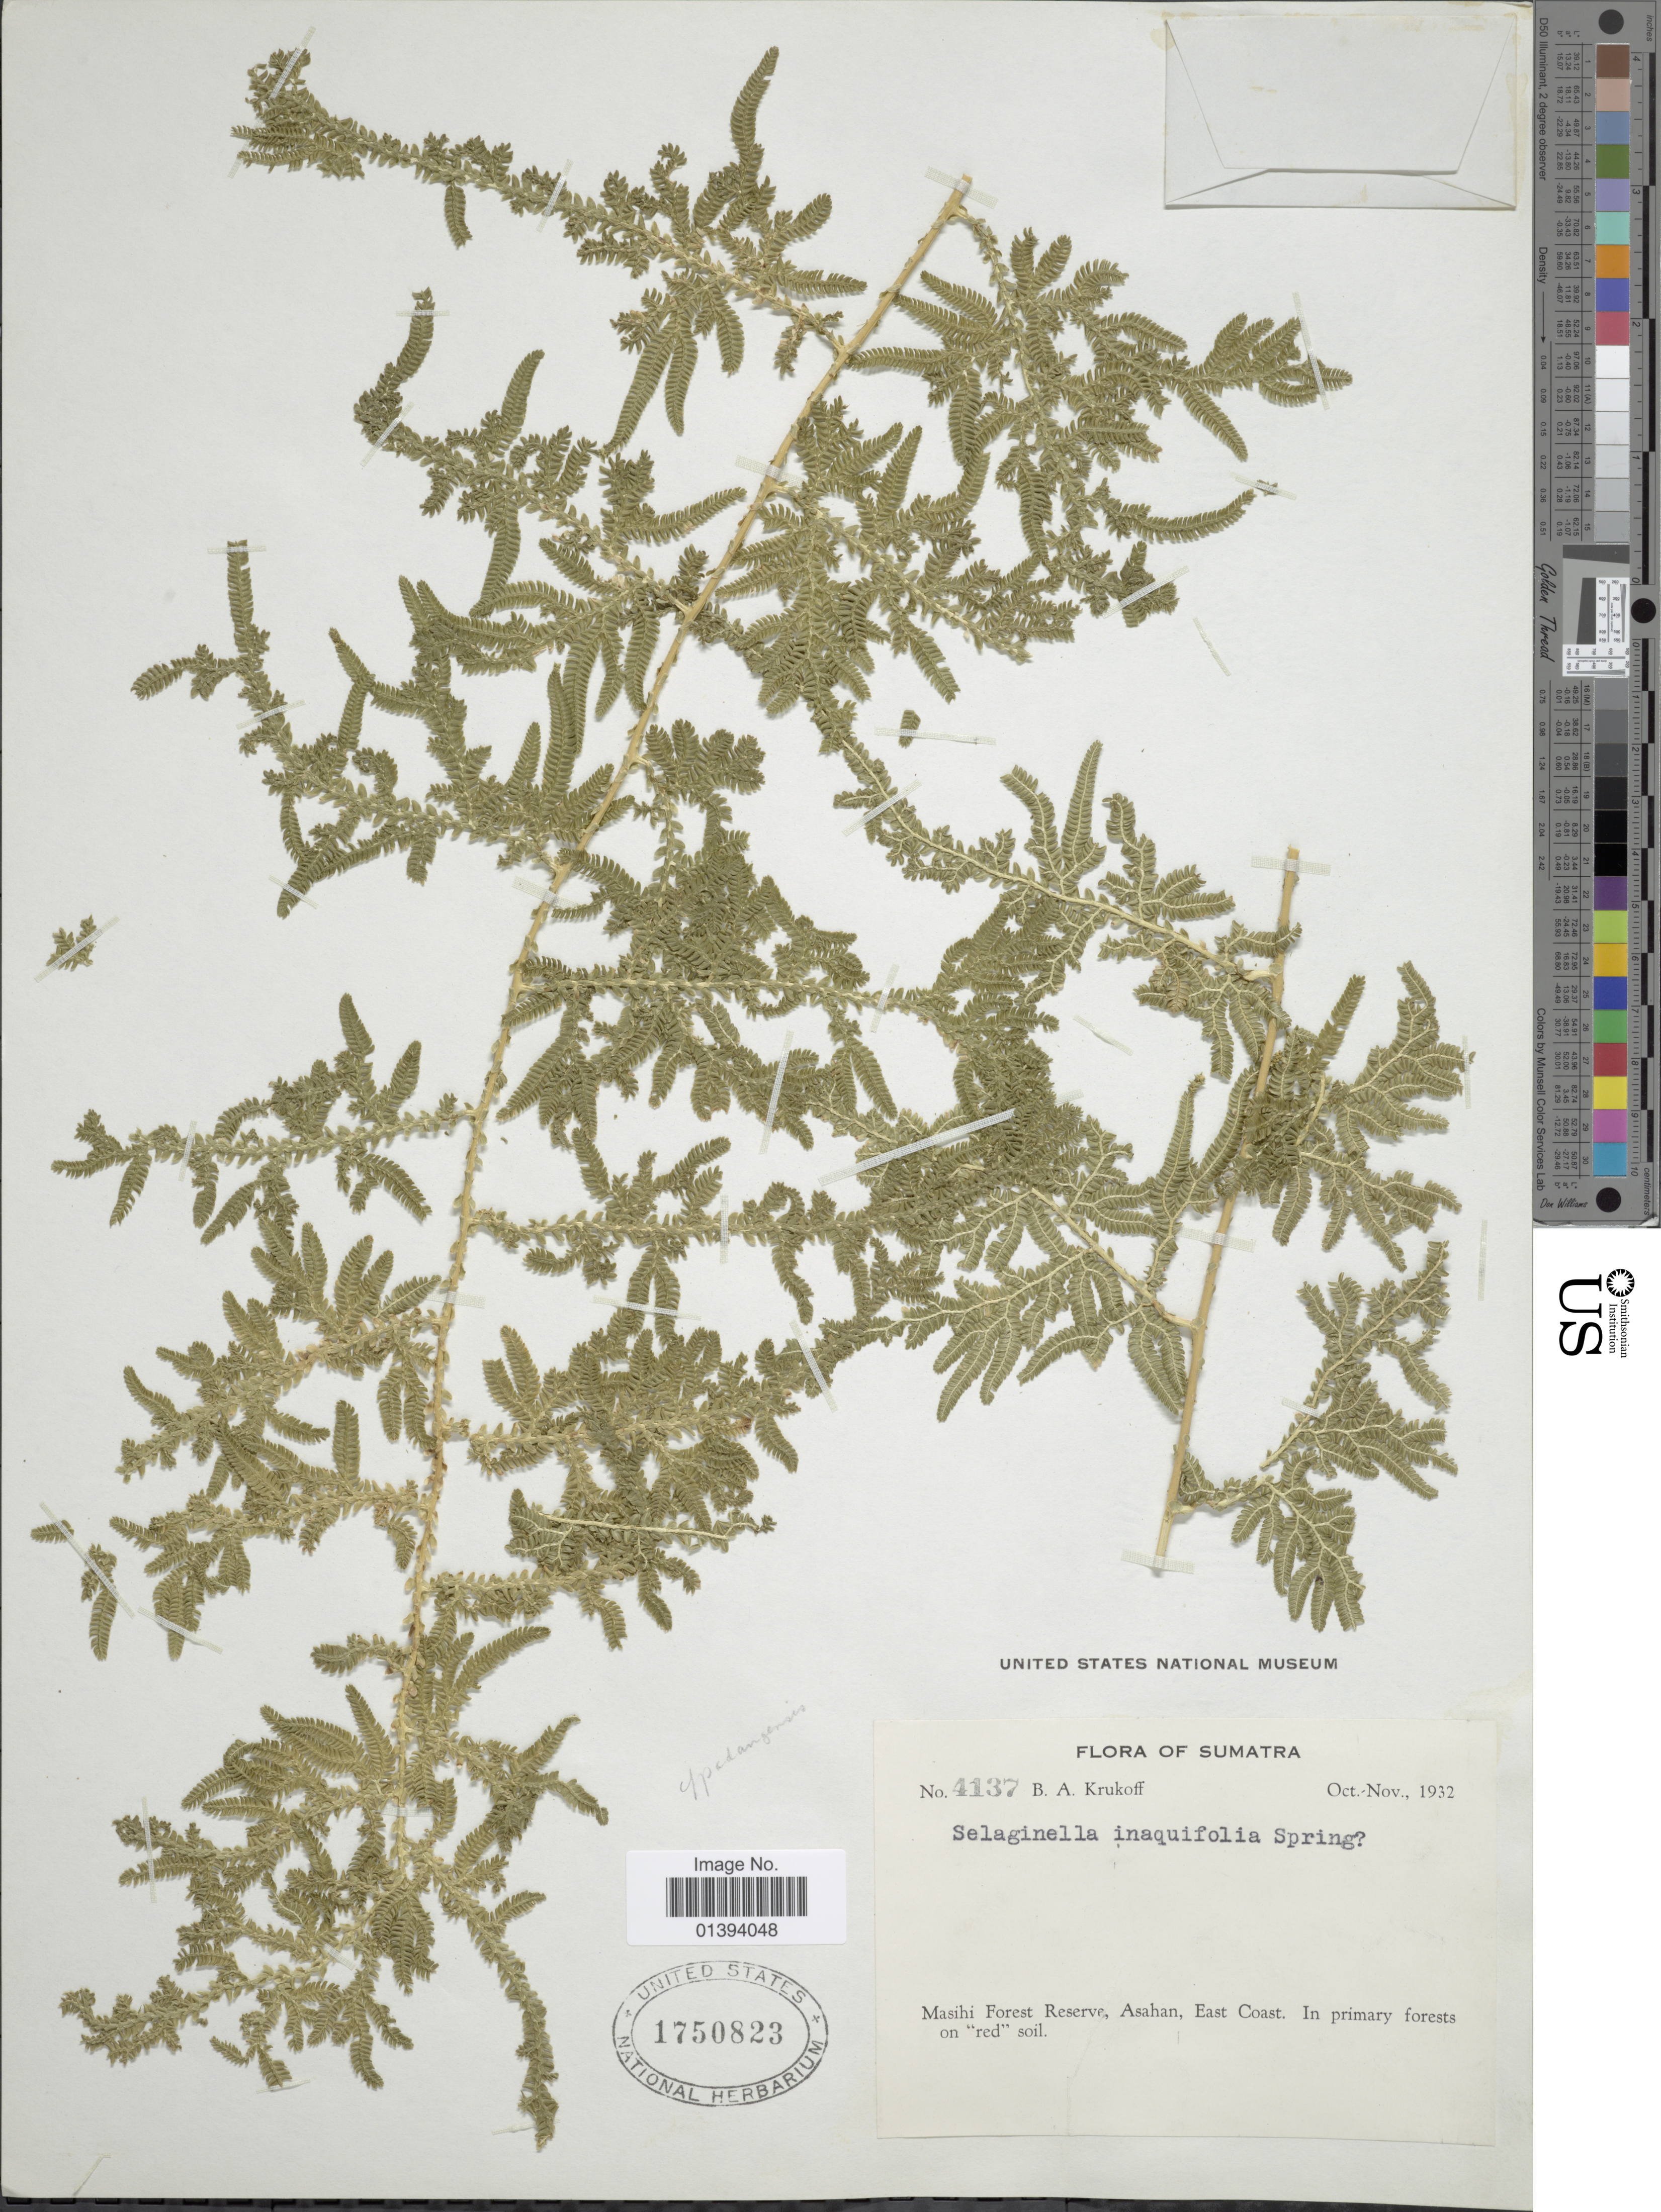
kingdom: Plantae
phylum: Tracheophyta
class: Lycopodiopsida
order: Selaginellales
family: Selaginellaceae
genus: Selaginella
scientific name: Selaginella padangensis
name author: Hieron.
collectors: B. A. Krukoff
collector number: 4137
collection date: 1932-10/1932-11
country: Indonesia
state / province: Sumatra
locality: Masihi Forest Reserve, Asahan, East Coast, in primary forest on red soil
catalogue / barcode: US 1750823